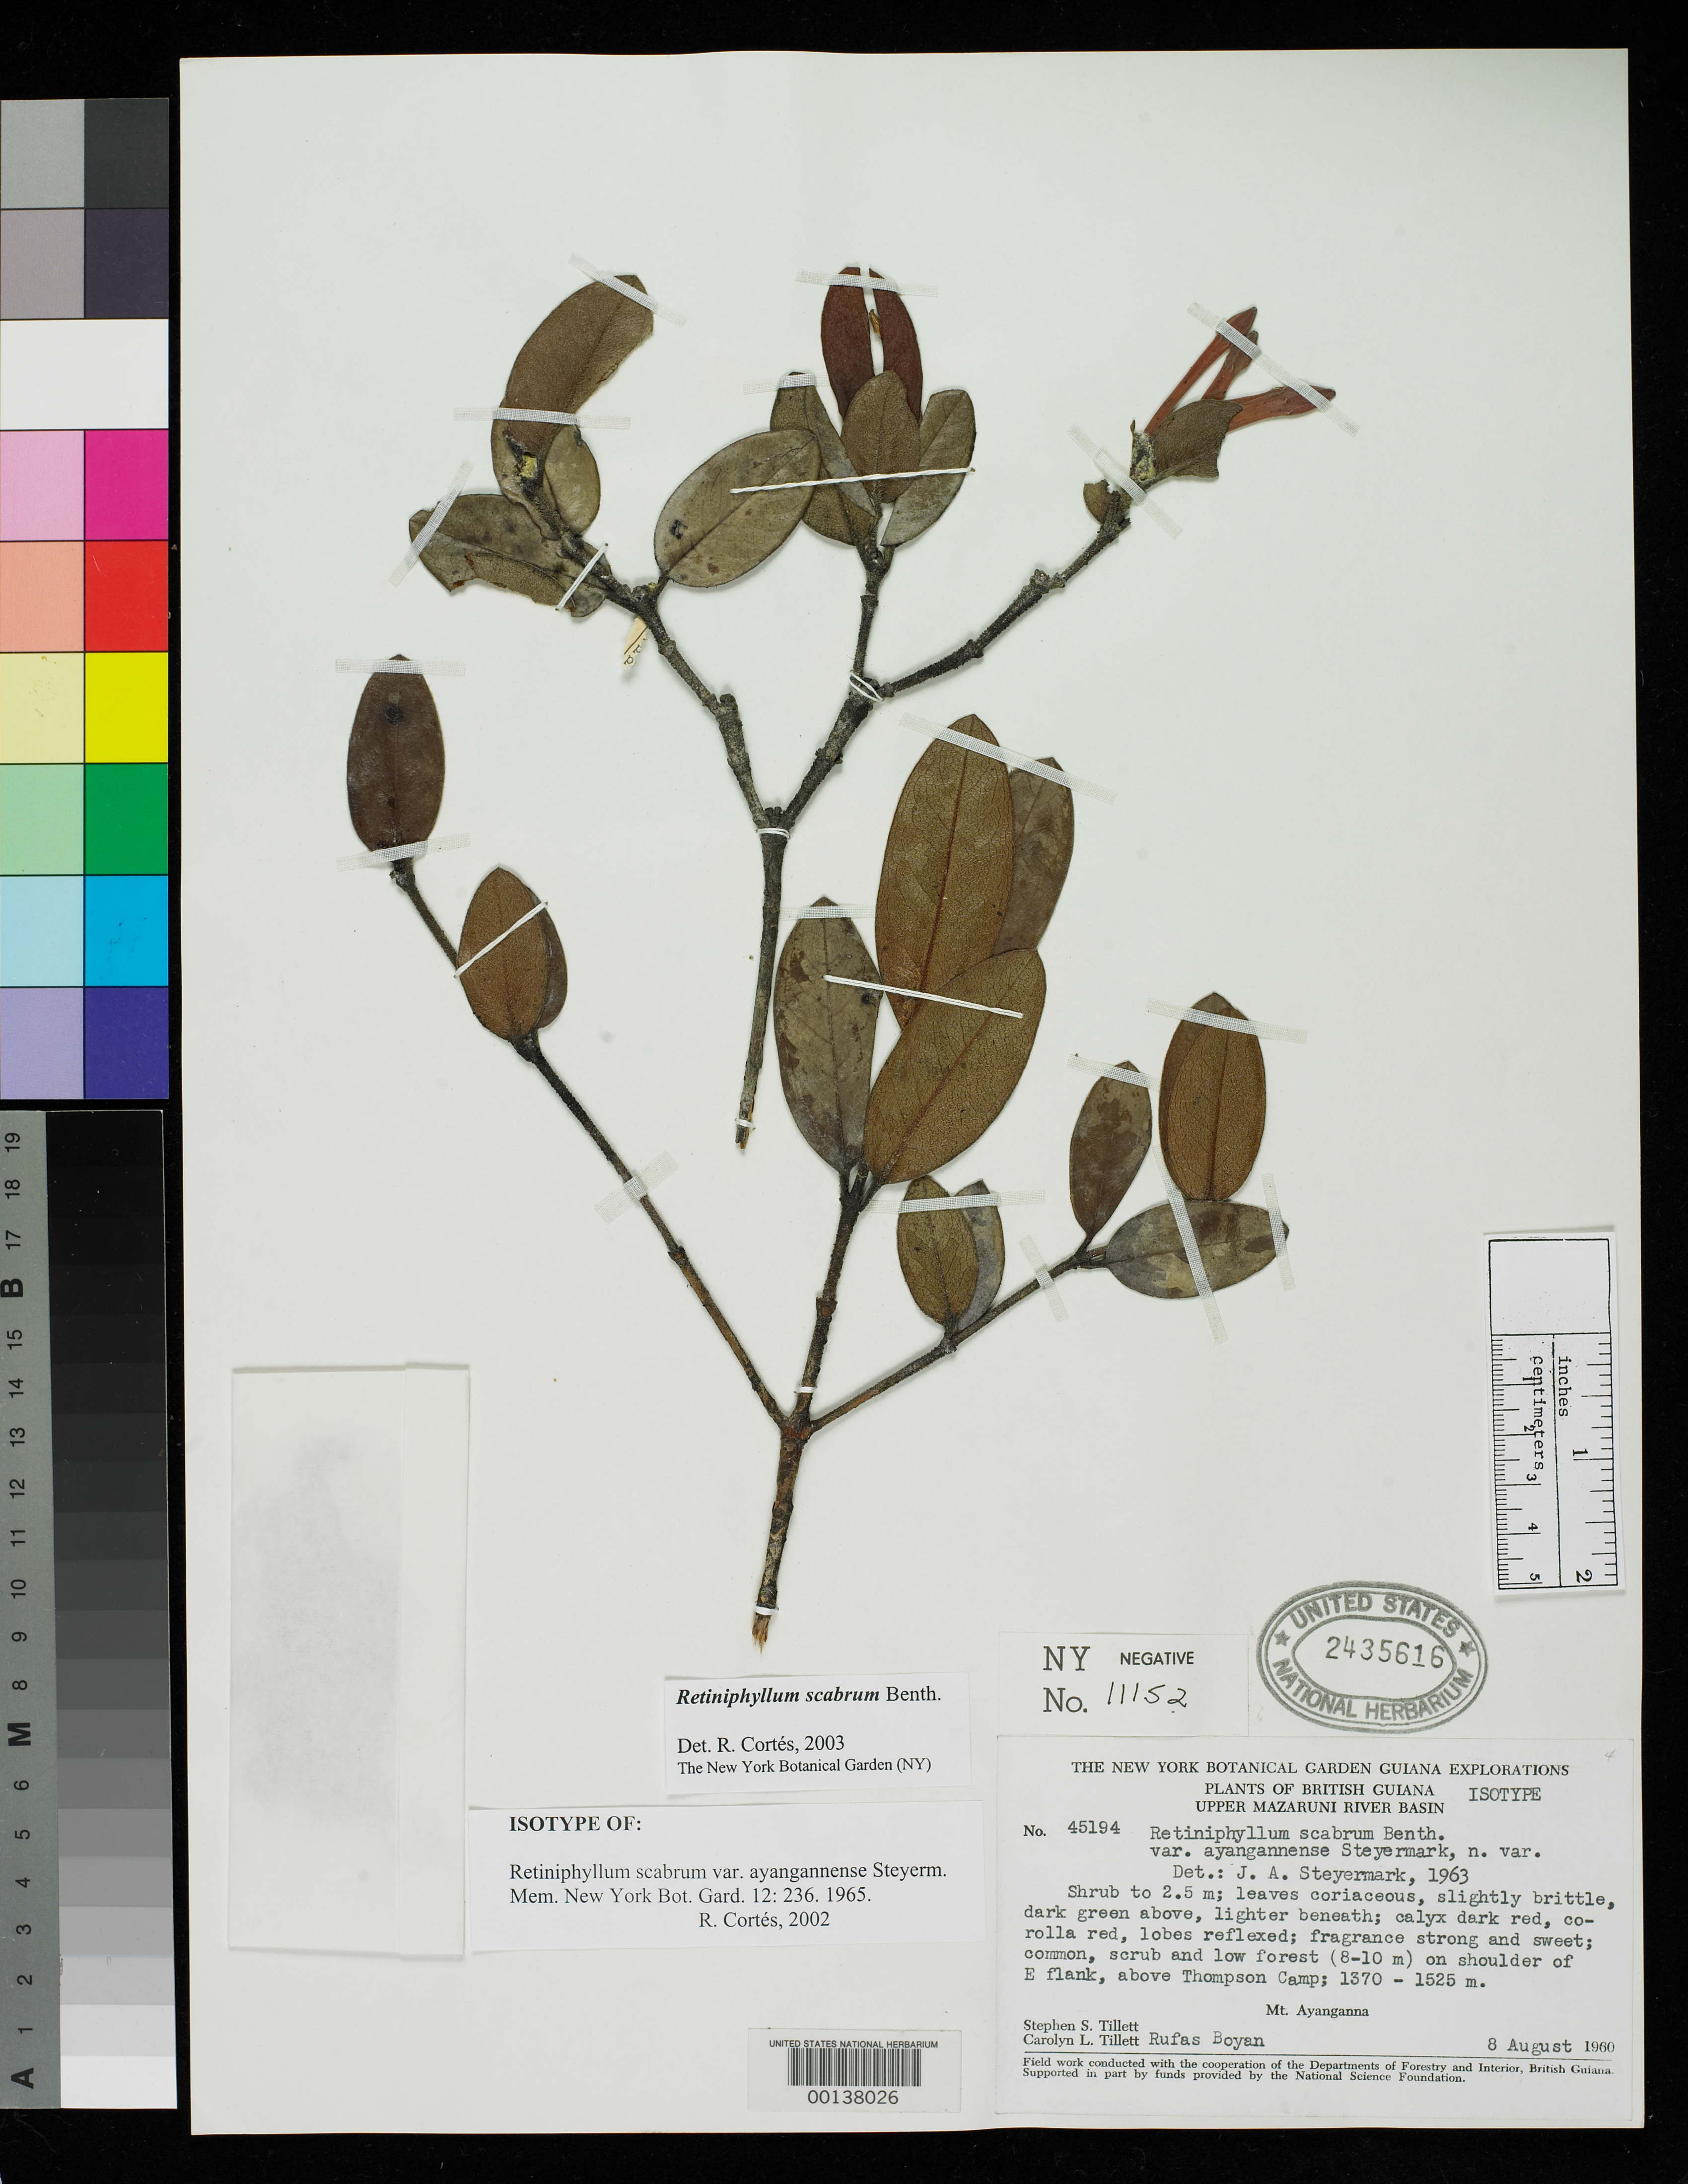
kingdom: Plantae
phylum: Tracheophyta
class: Magnoliopsida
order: Gentianales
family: Rubiaceae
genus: Retiniphyllum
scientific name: Retiniphyllum scabrum var. ayangannense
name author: Steyerm.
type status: Isotype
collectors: S. S. Tillett, C. L. Tillett & R. Boyan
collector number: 45194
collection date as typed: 08 Aug 1960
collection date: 1960-08-08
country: Guyana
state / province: Cuyuni-Mazaruni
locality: British Guiana, Upper Mazaruni River Basin, Mt. Ayanganna, on shoulder of E flank, above Thompson Camp.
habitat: Scrub and low forest (8-10 m).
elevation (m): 1370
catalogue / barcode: US 2435616